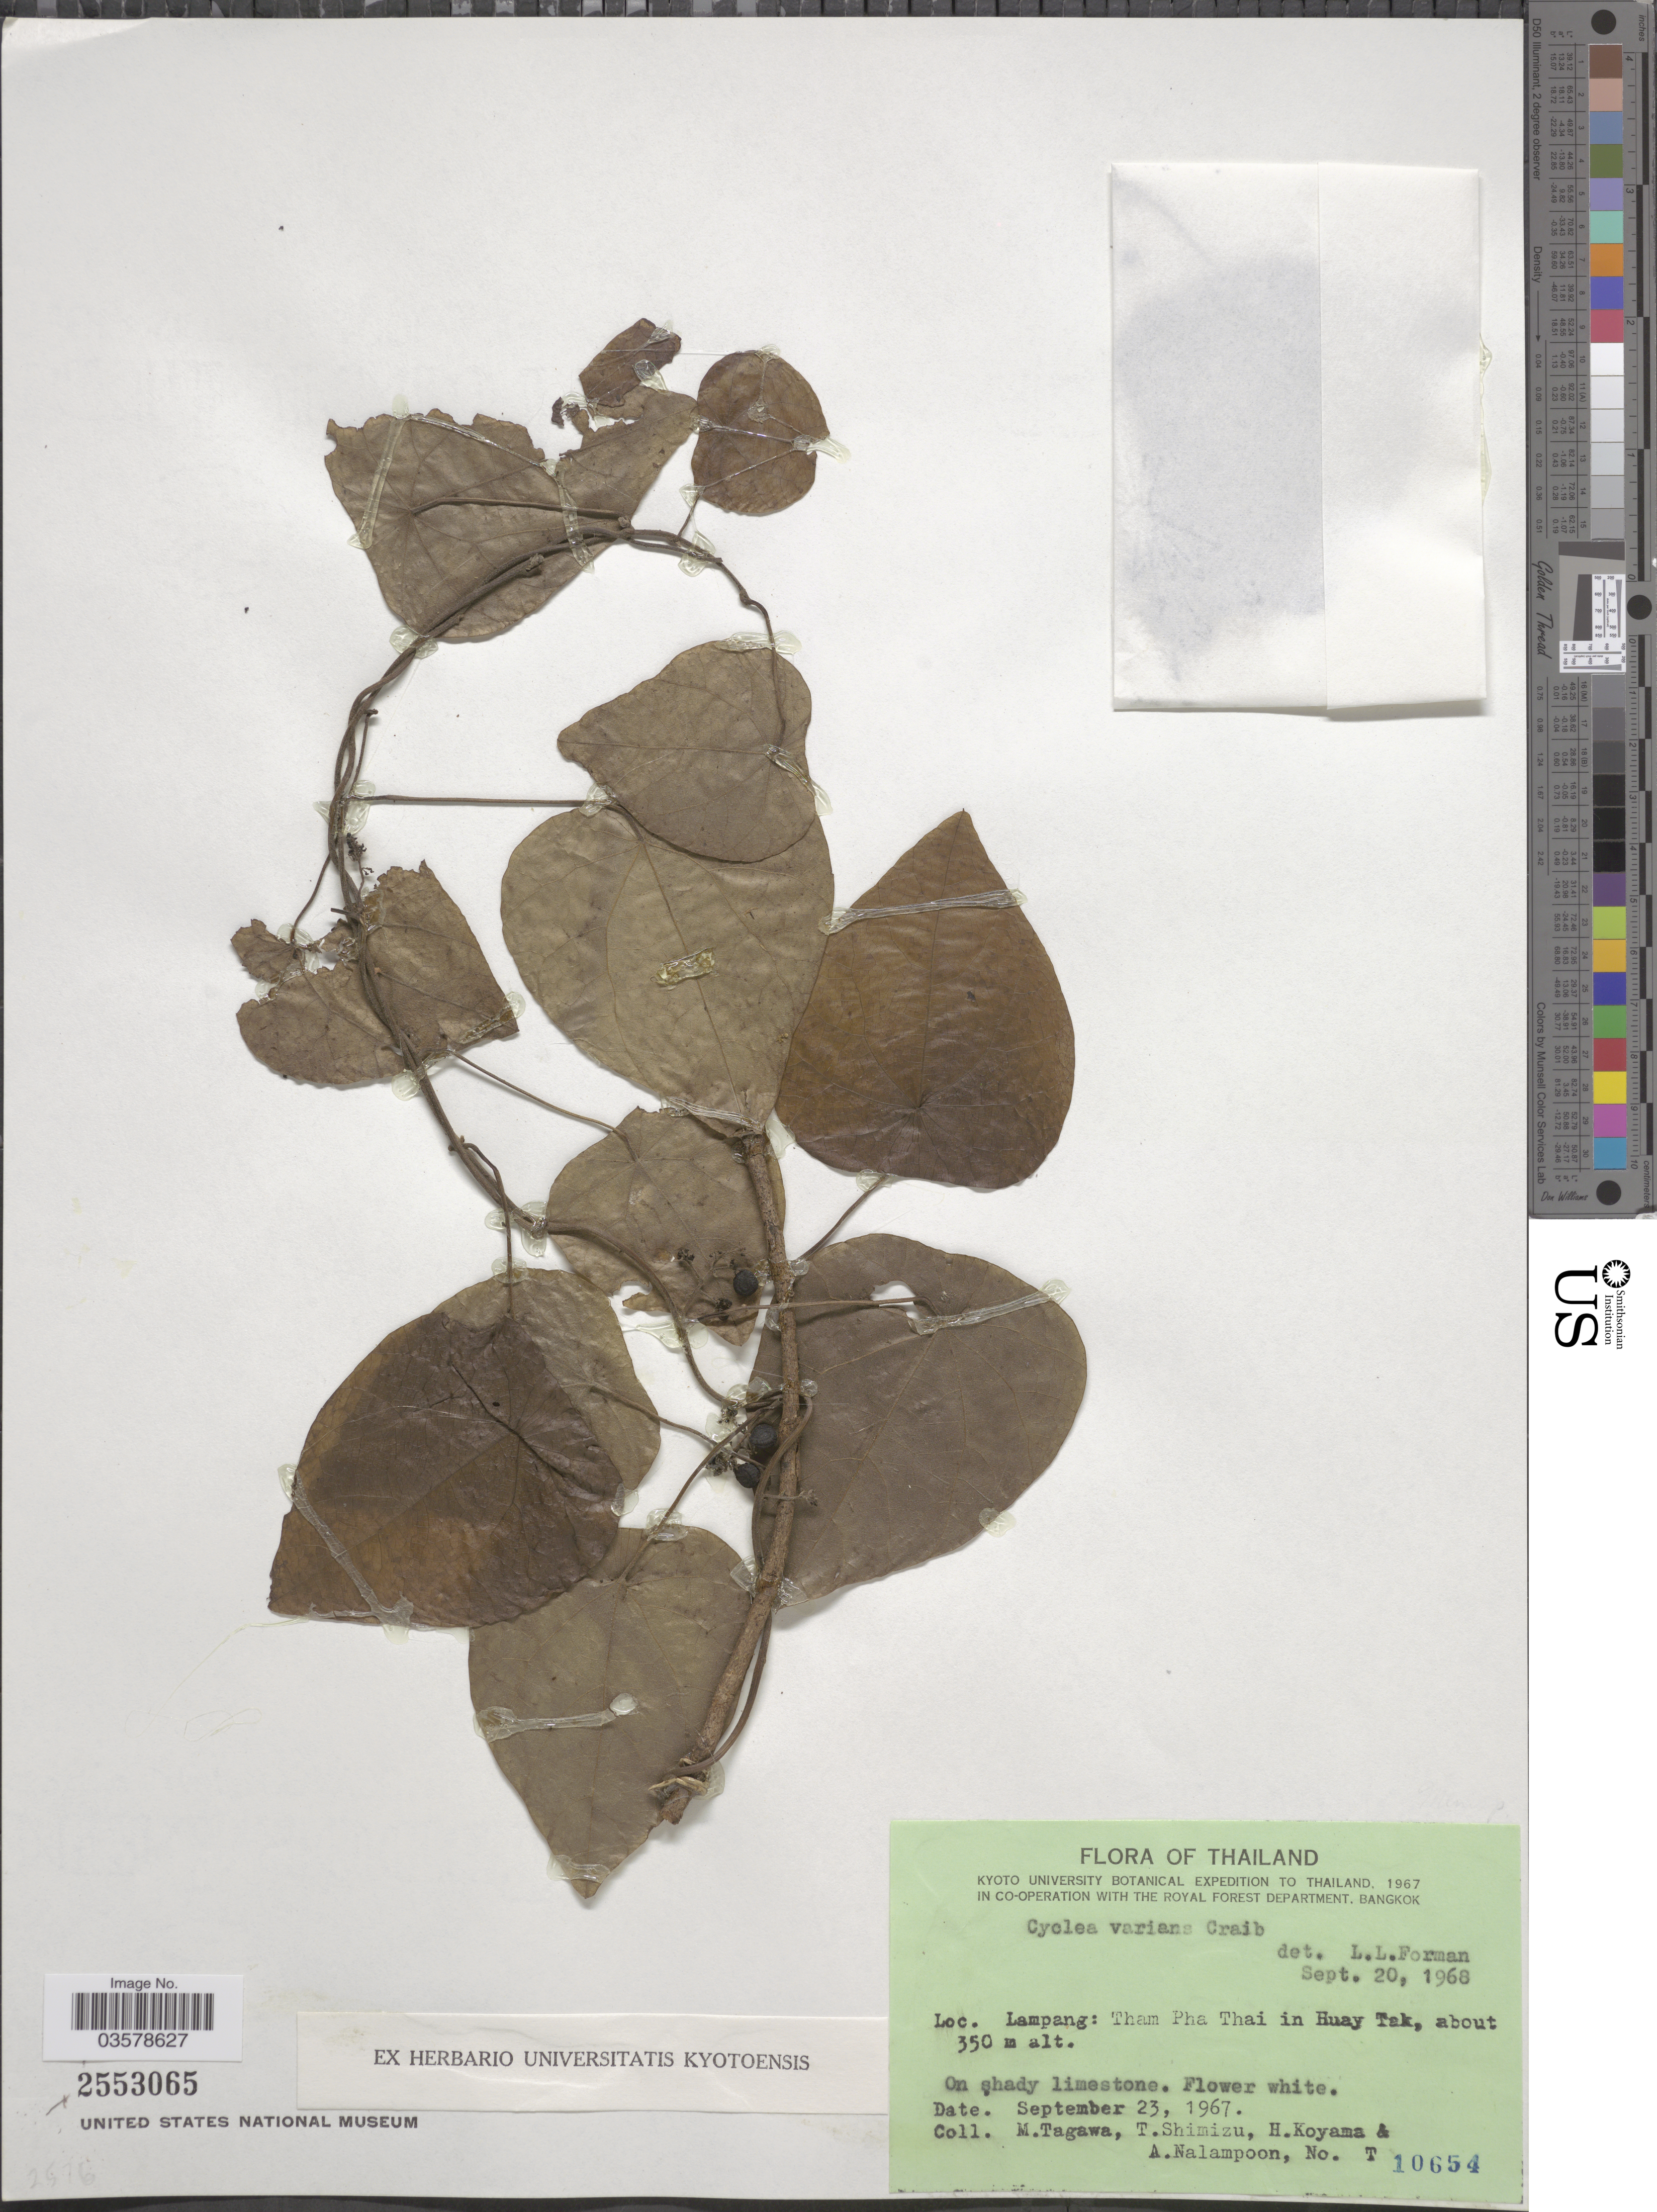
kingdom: Plantae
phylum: Tracheophyta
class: Magnoliopsida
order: Ranunculales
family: Menispermaceae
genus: Cyclea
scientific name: Cyclea varians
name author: Craib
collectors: M. Tagawa, T. Shimizu, H. Koyama & A. Nalampoon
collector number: T10654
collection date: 1967-09-23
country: Thailand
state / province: Lampang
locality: Tham Pha Thai in Huay Tak.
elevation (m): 350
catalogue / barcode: US 2553065